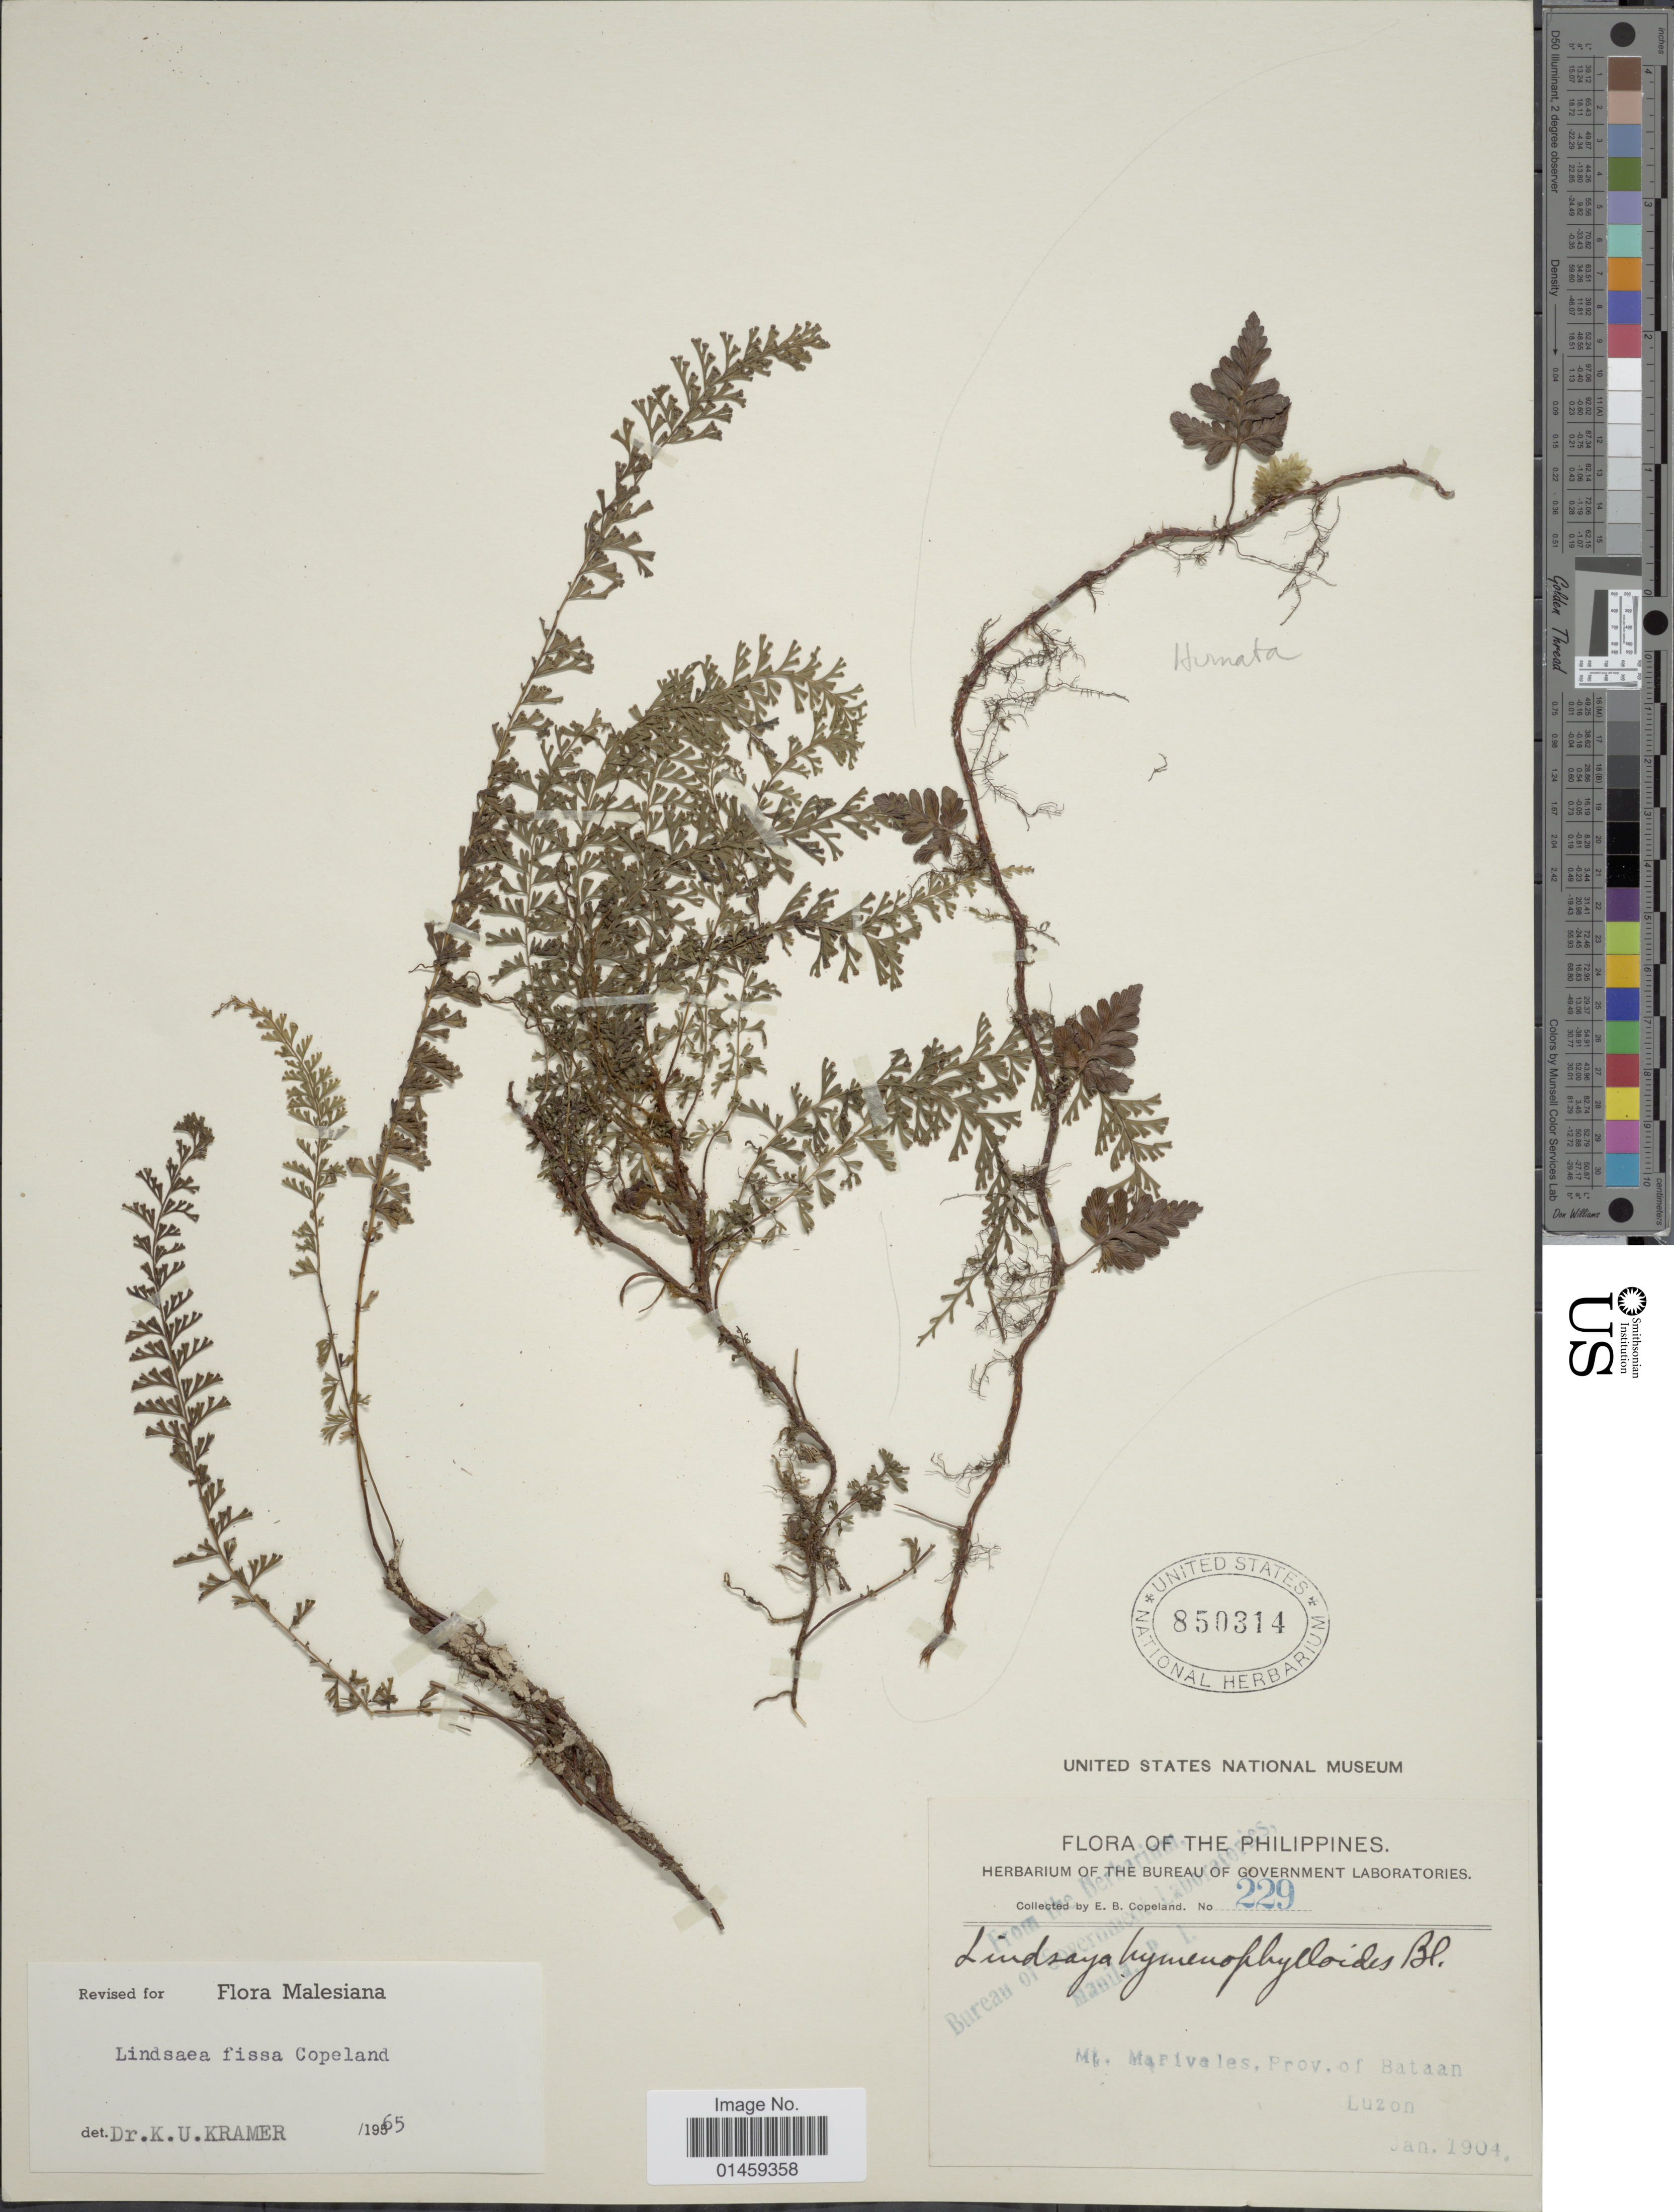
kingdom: Plantae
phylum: Tracheophyta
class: Polypodiopsida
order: Polypodiales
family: Lindsaeaceae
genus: Lindsaea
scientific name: Lindsaea fissa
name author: Copel.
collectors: E. B. Copeland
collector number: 229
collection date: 1904-01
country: Philippines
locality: Mt Mariveles, Prov. of Bataan, Luzon.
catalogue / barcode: US 850314